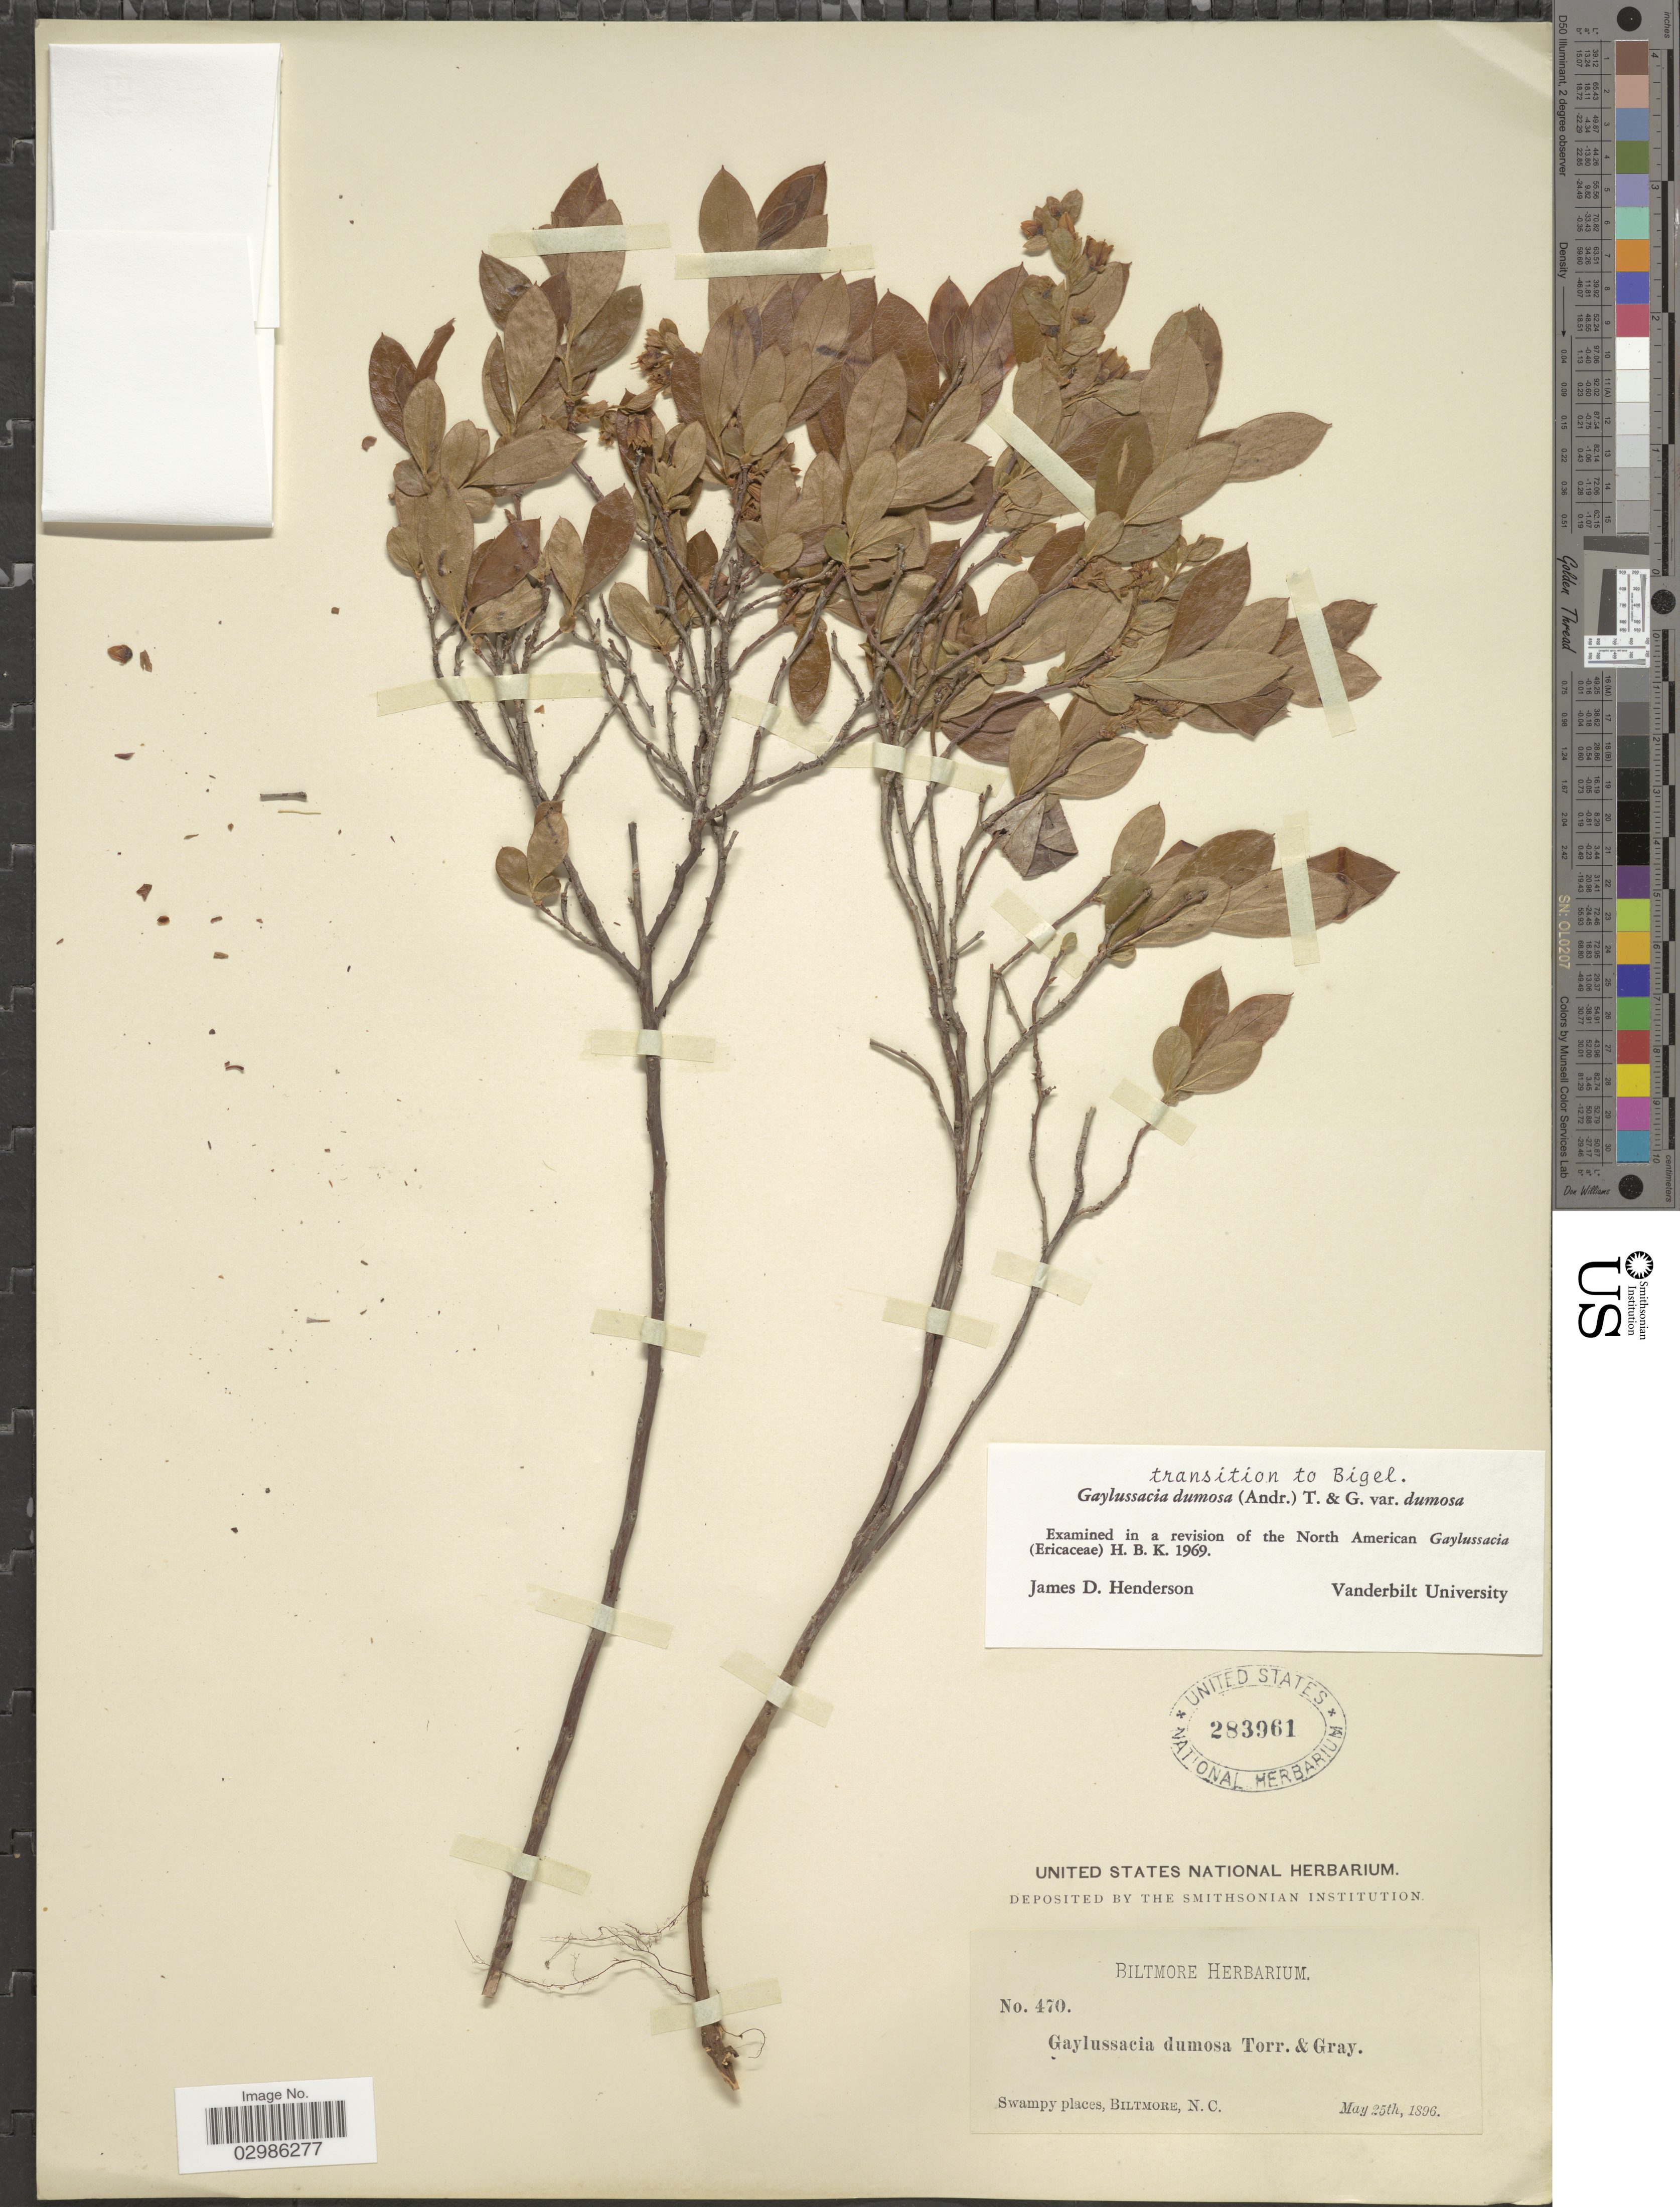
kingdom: Plantae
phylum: Tracheophyta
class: Magnoliopsida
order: Ericales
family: Ericaceae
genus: Gaylussacia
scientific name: Gaylussacia dumosa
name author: (Andrews) Torr. & A. Gray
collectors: ex herb. Biltmore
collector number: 470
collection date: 1896-05-25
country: United States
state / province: North Carolina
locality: Biltmore.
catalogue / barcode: US 283961